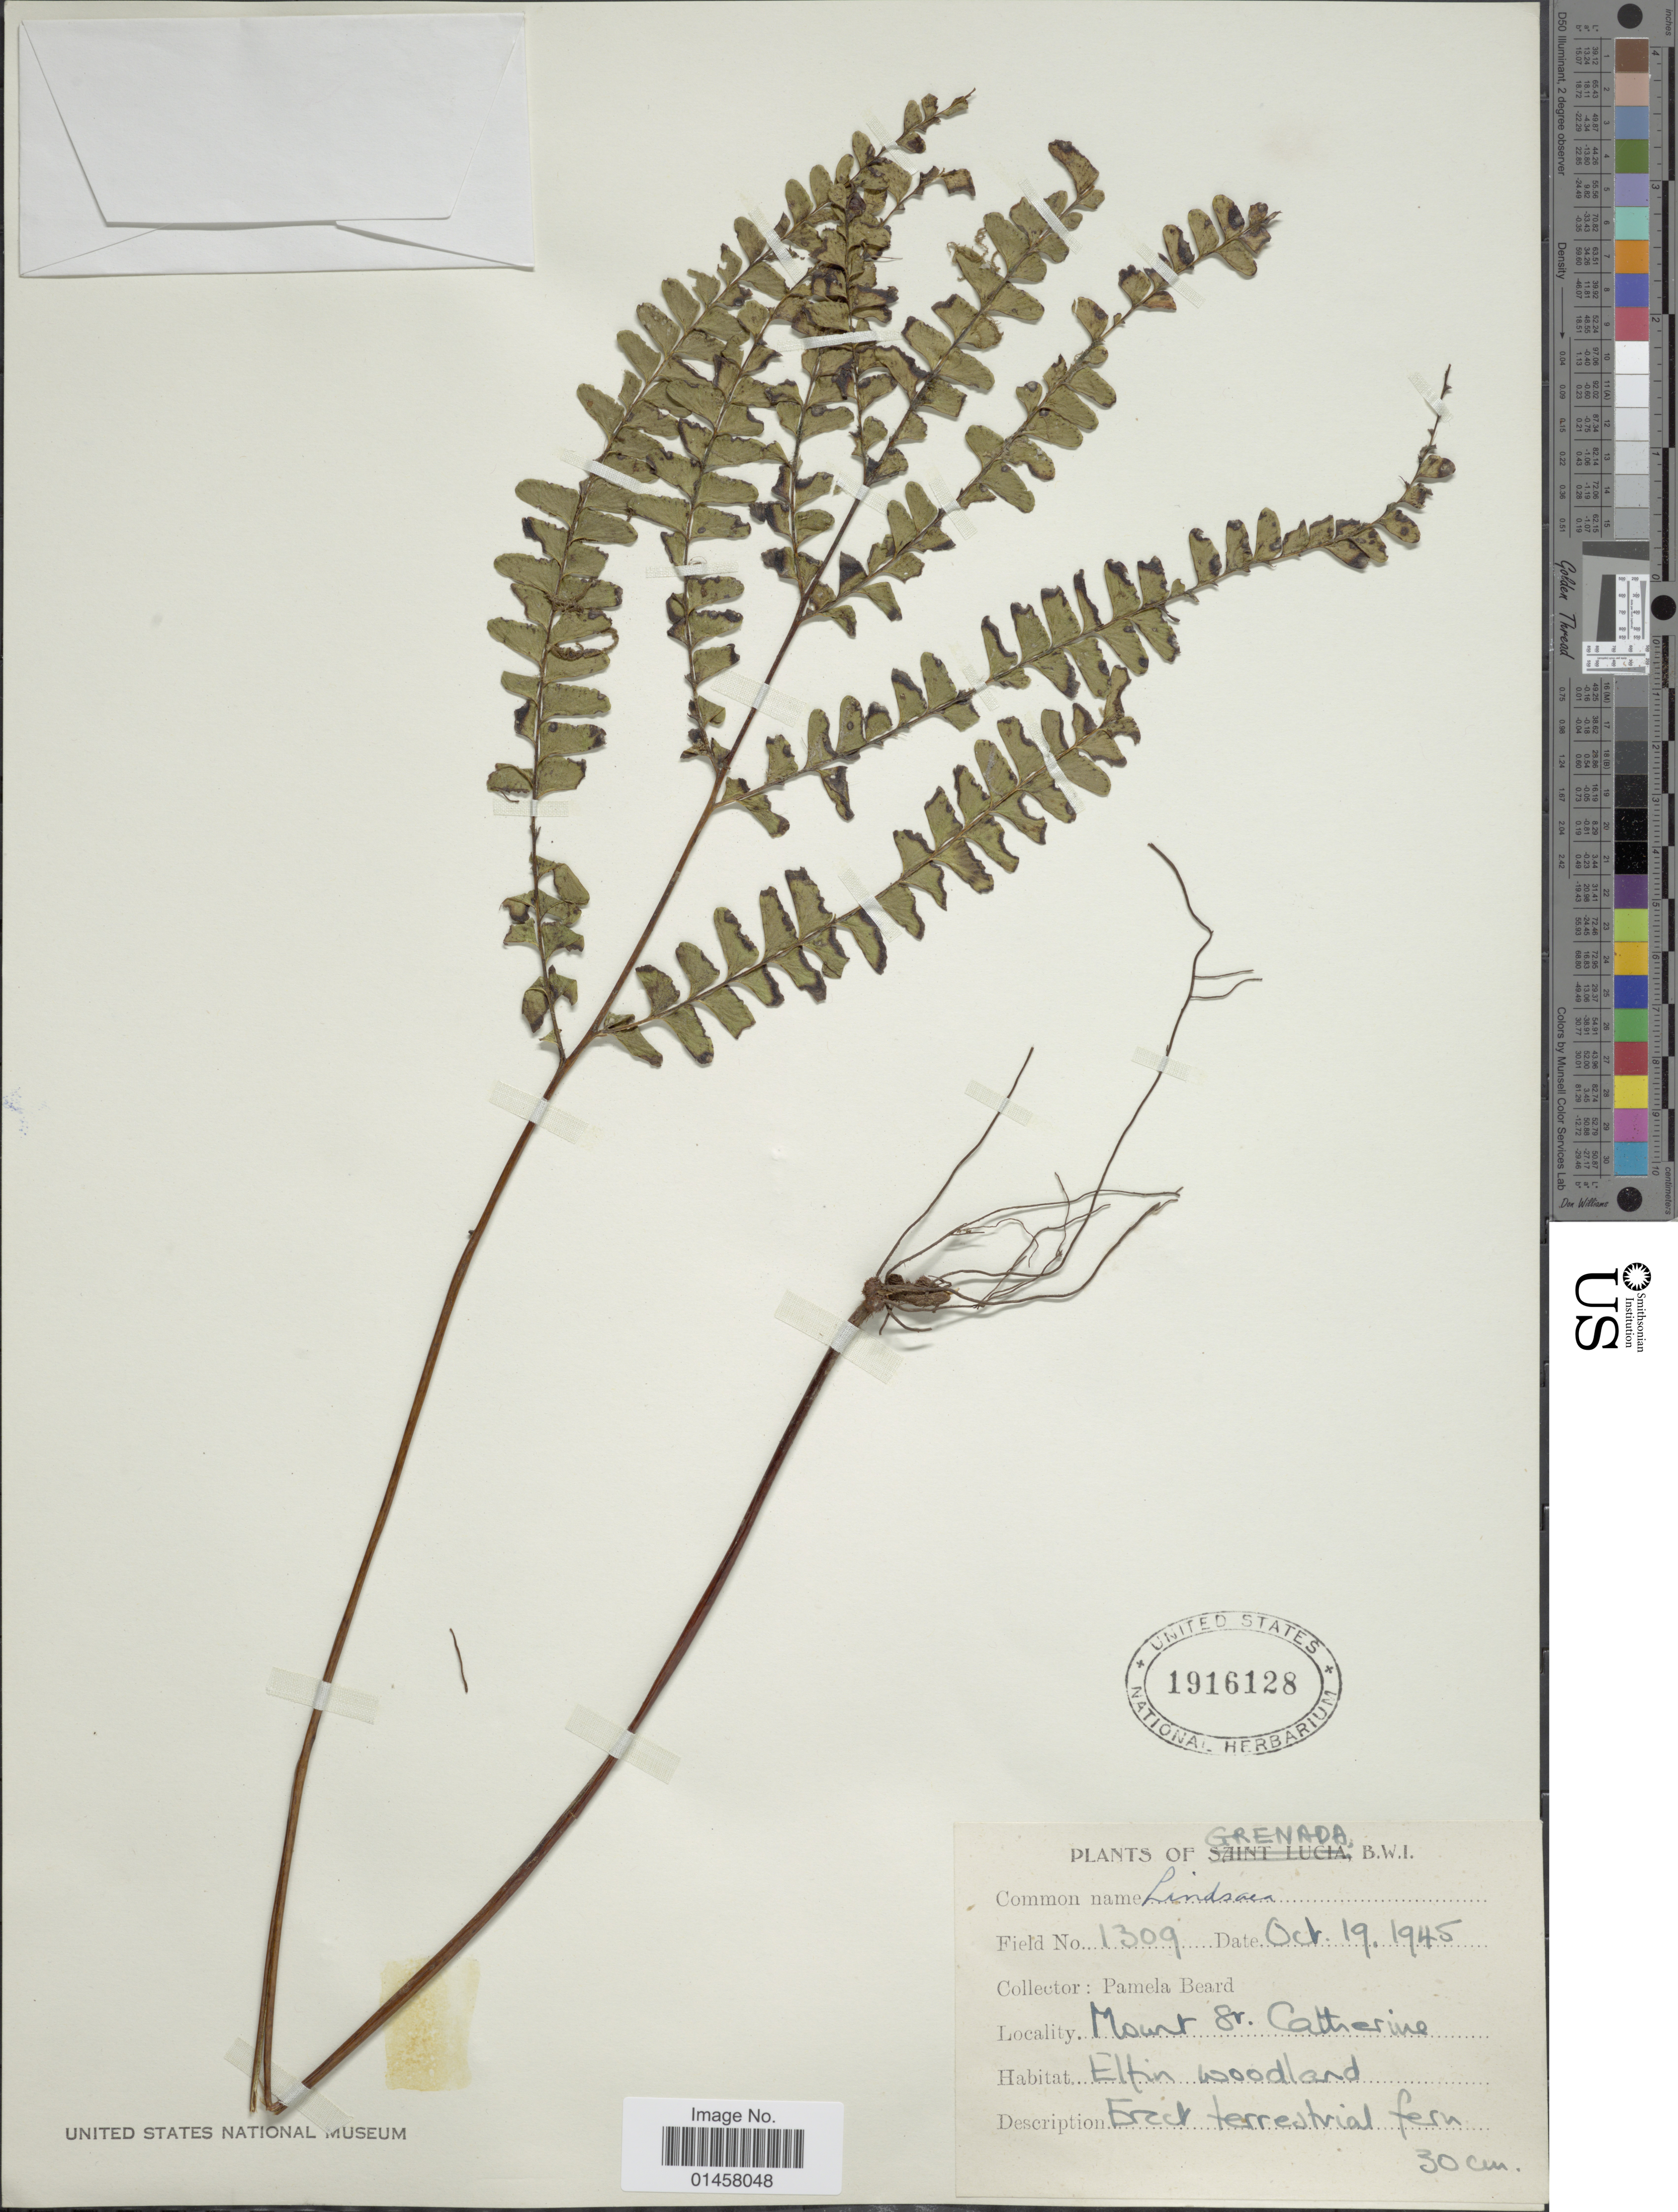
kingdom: Plantae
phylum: Tracheophyta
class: Polypodiopsida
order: Polypodiales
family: Lindsaeaceae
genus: Lindsaea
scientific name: Lindsaea quadrangularis subsp. antillensis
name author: K.U. Kramer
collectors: P. Beard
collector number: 1309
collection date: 1945-10-19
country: Grenada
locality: Grenada, Mount St. Catherine, Elfin woodland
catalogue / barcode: US 1916128